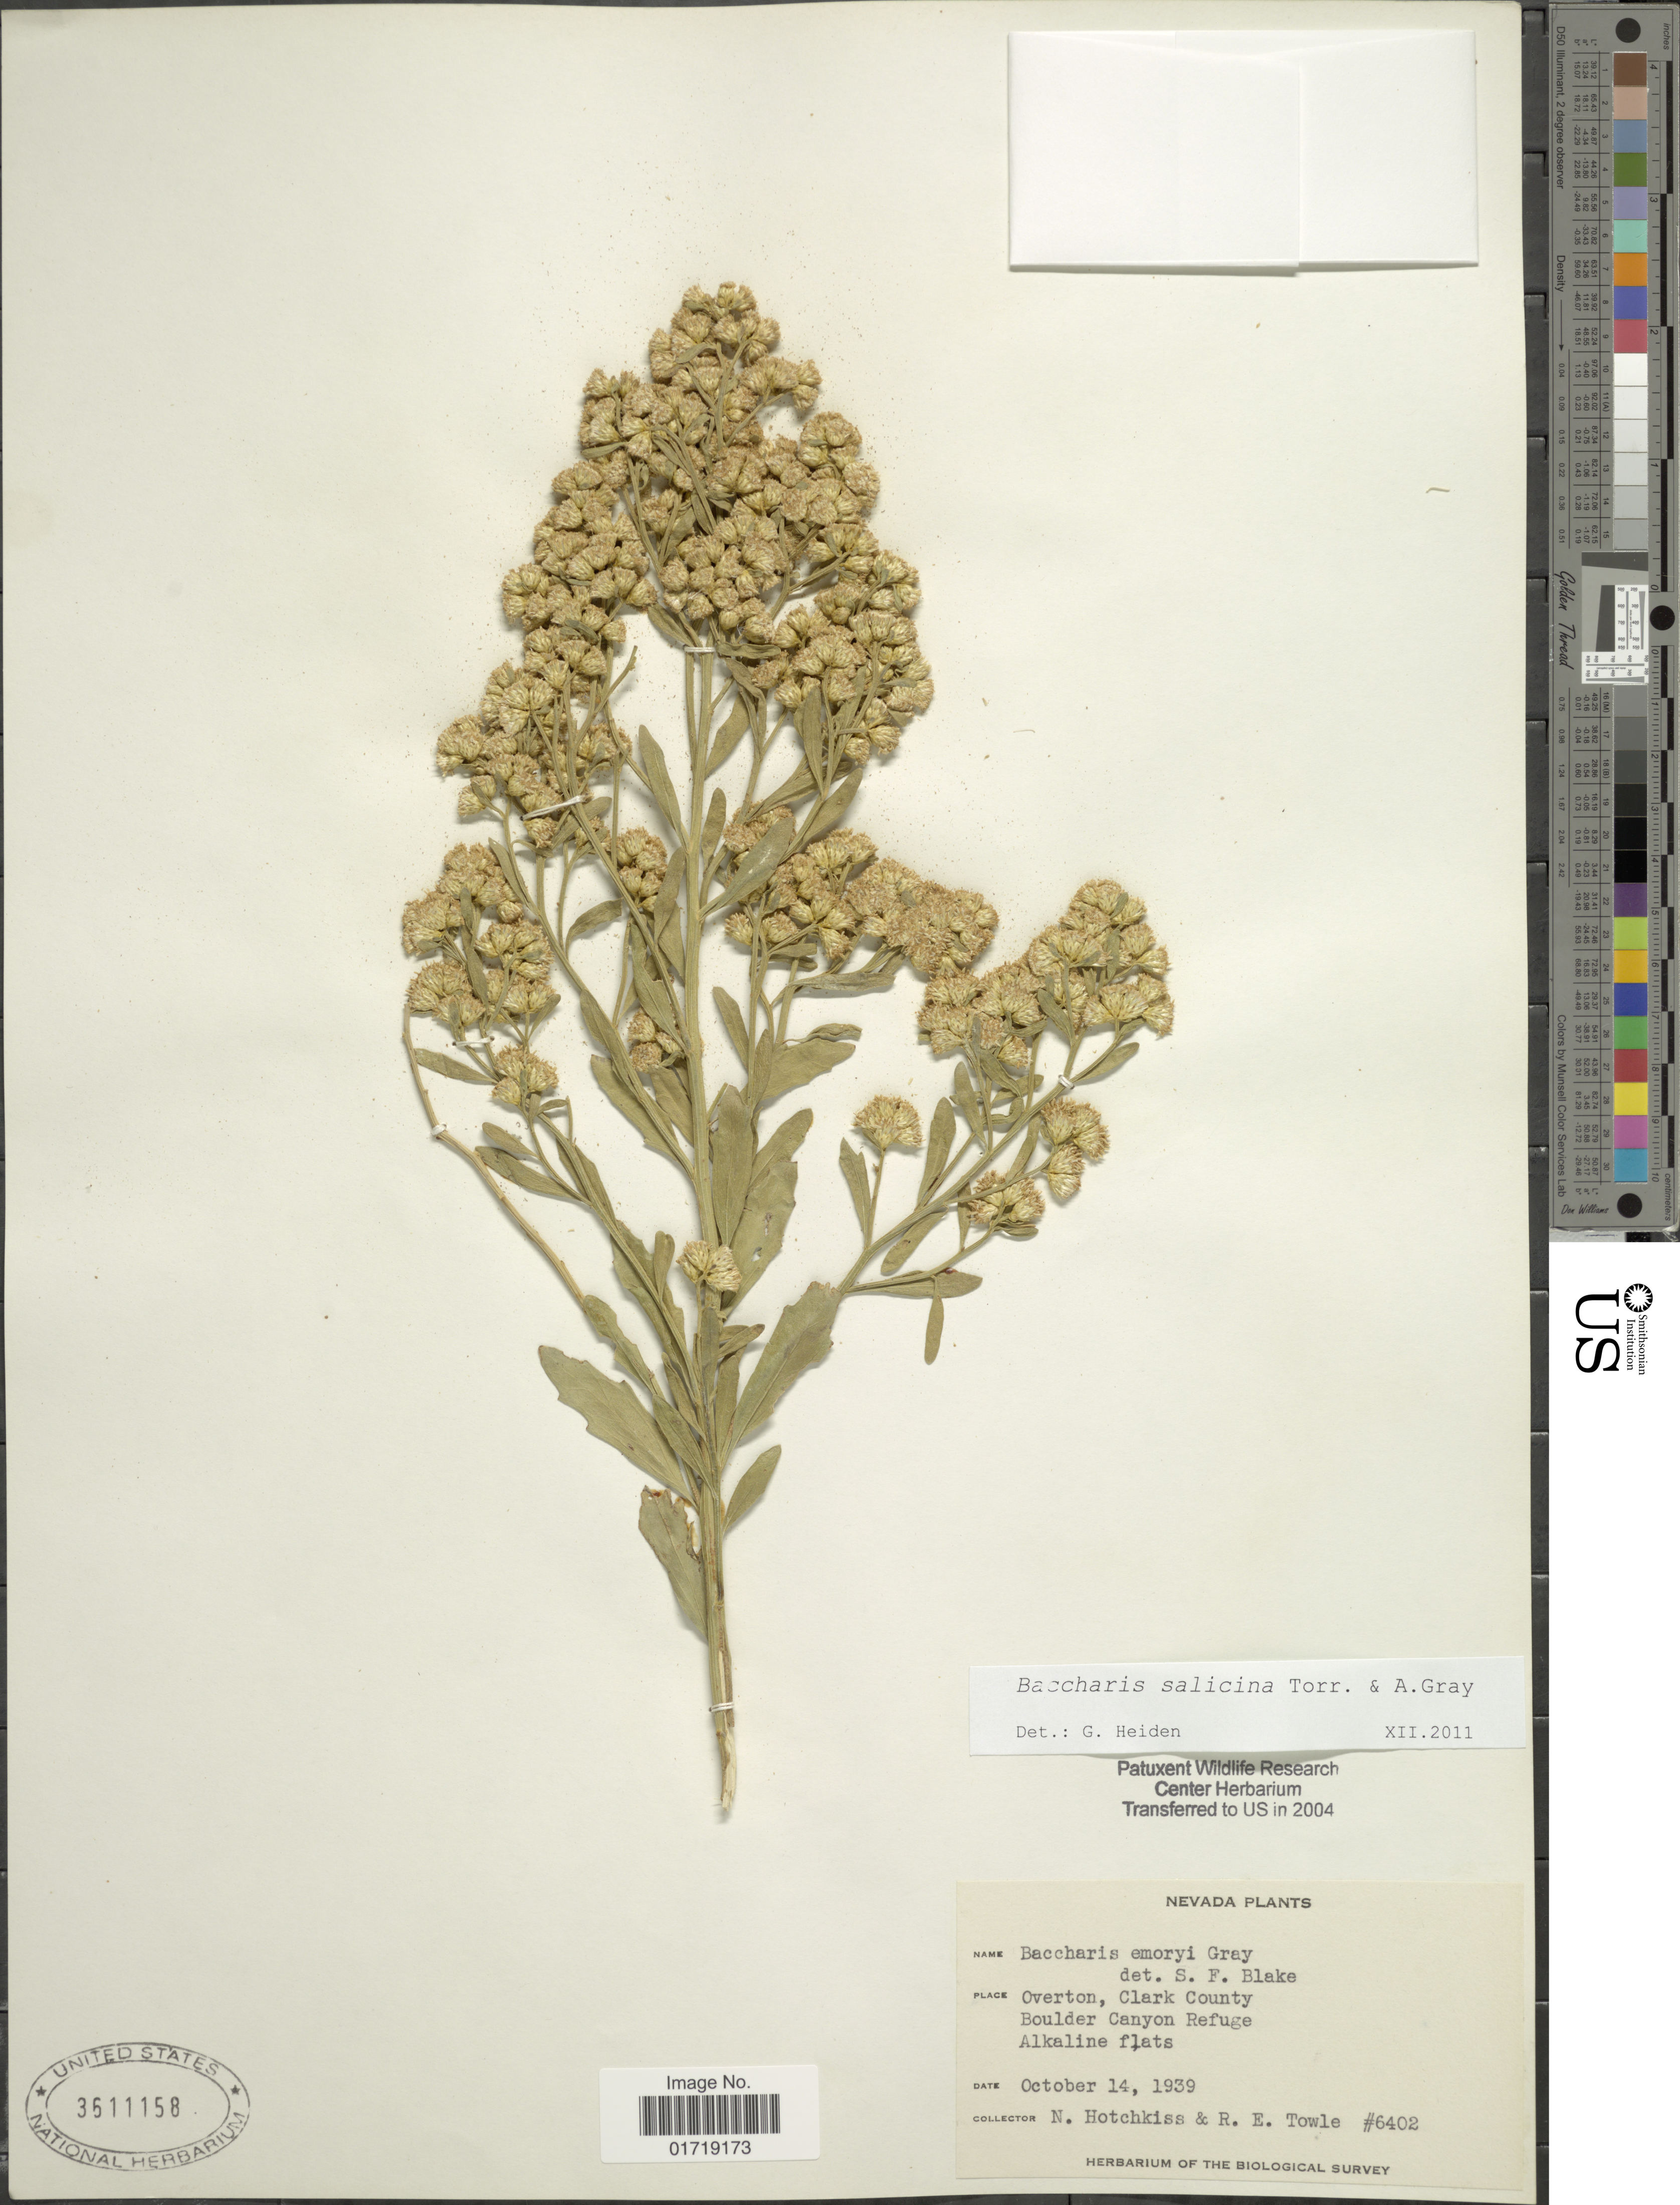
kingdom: Plantae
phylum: Tracheophyta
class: Magnoliopsida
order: Asterales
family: Asteraceae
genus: Baccharis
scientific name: Baccharis salicina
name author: Torr. & A. Gray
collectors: N. Hotchkiss & R. Towle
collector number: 6402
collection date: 1939-10-14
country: United States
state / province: Nevada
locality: Overton, Clark County Boulder Canyon Refuge Alkaline flats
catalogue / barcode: US 3611158